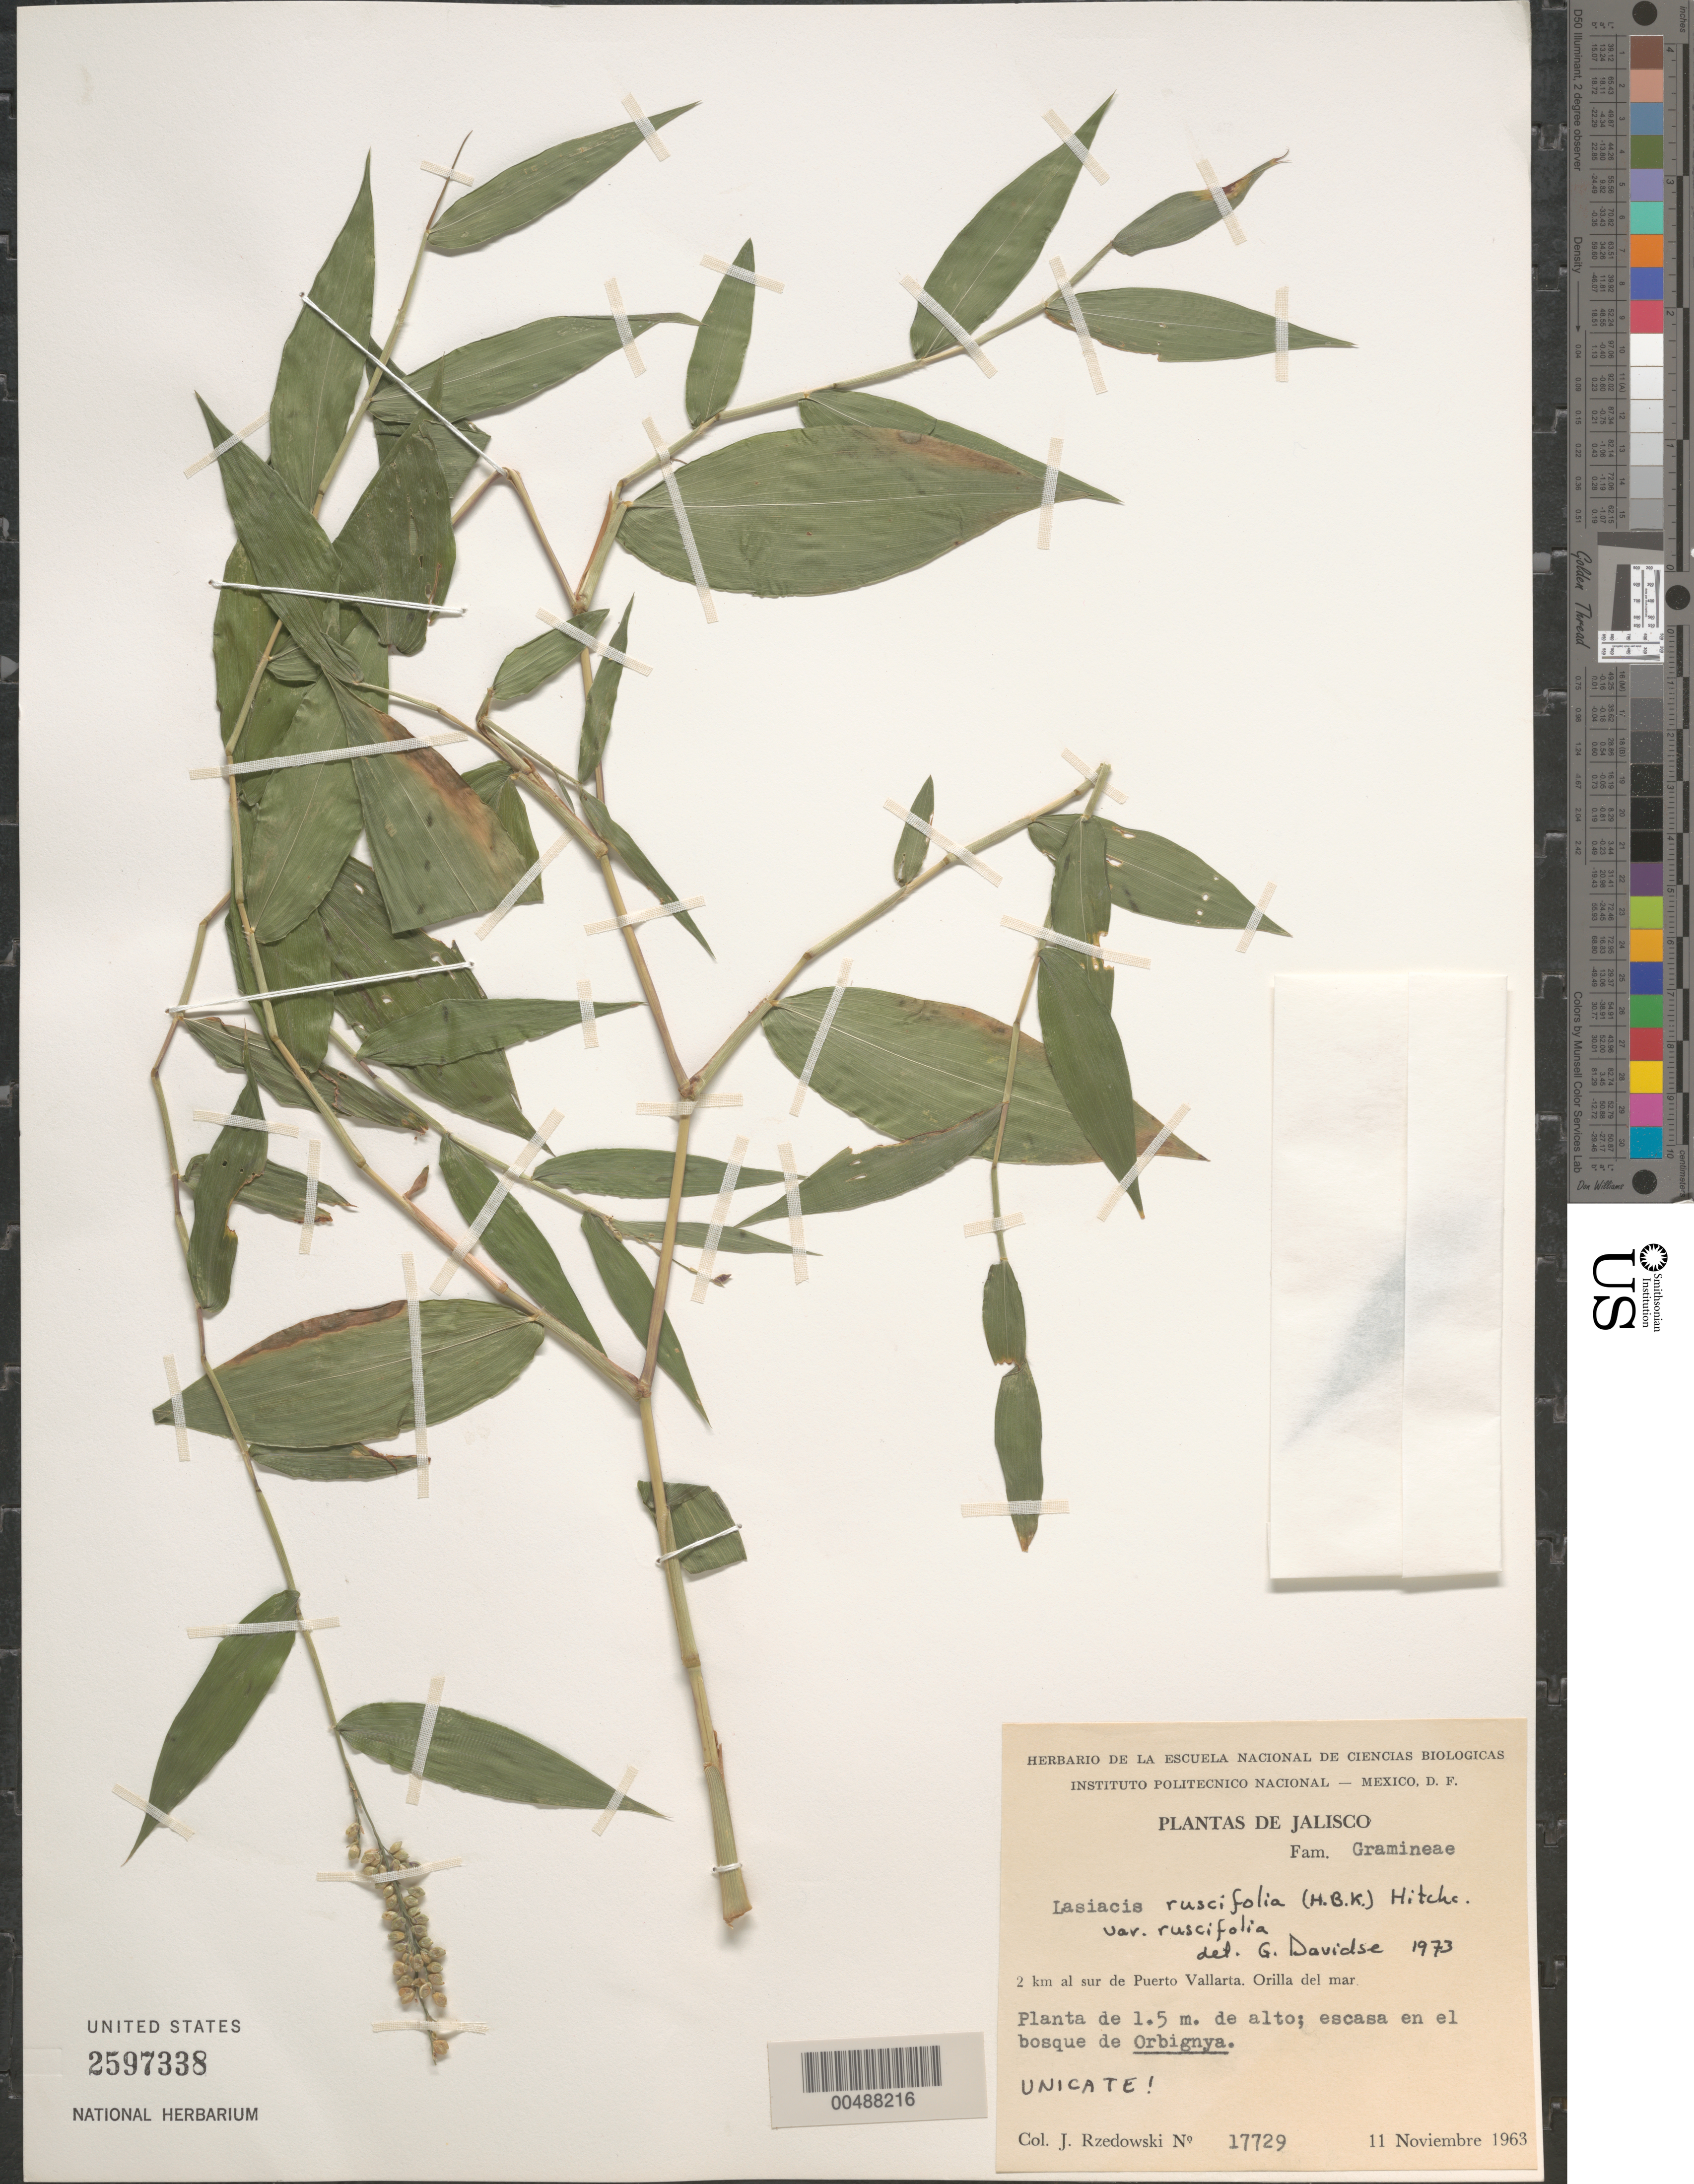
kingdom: Plantae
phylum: Tracheophyta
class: Liliopsida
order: Poales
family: Poaceae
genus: Lasiacis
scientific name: Lasiacis ruscifolia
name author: (Kunth) Hitchc.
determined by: Davidse, Gerrit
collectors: J. Rzedowski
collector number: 17729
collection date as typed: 11 Nov 1963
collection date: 1963-11-11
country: Mexico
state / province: Jalisco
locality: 2 km al S de Puerto Vallarta, Orilla del Mar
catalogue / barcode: US 2597338